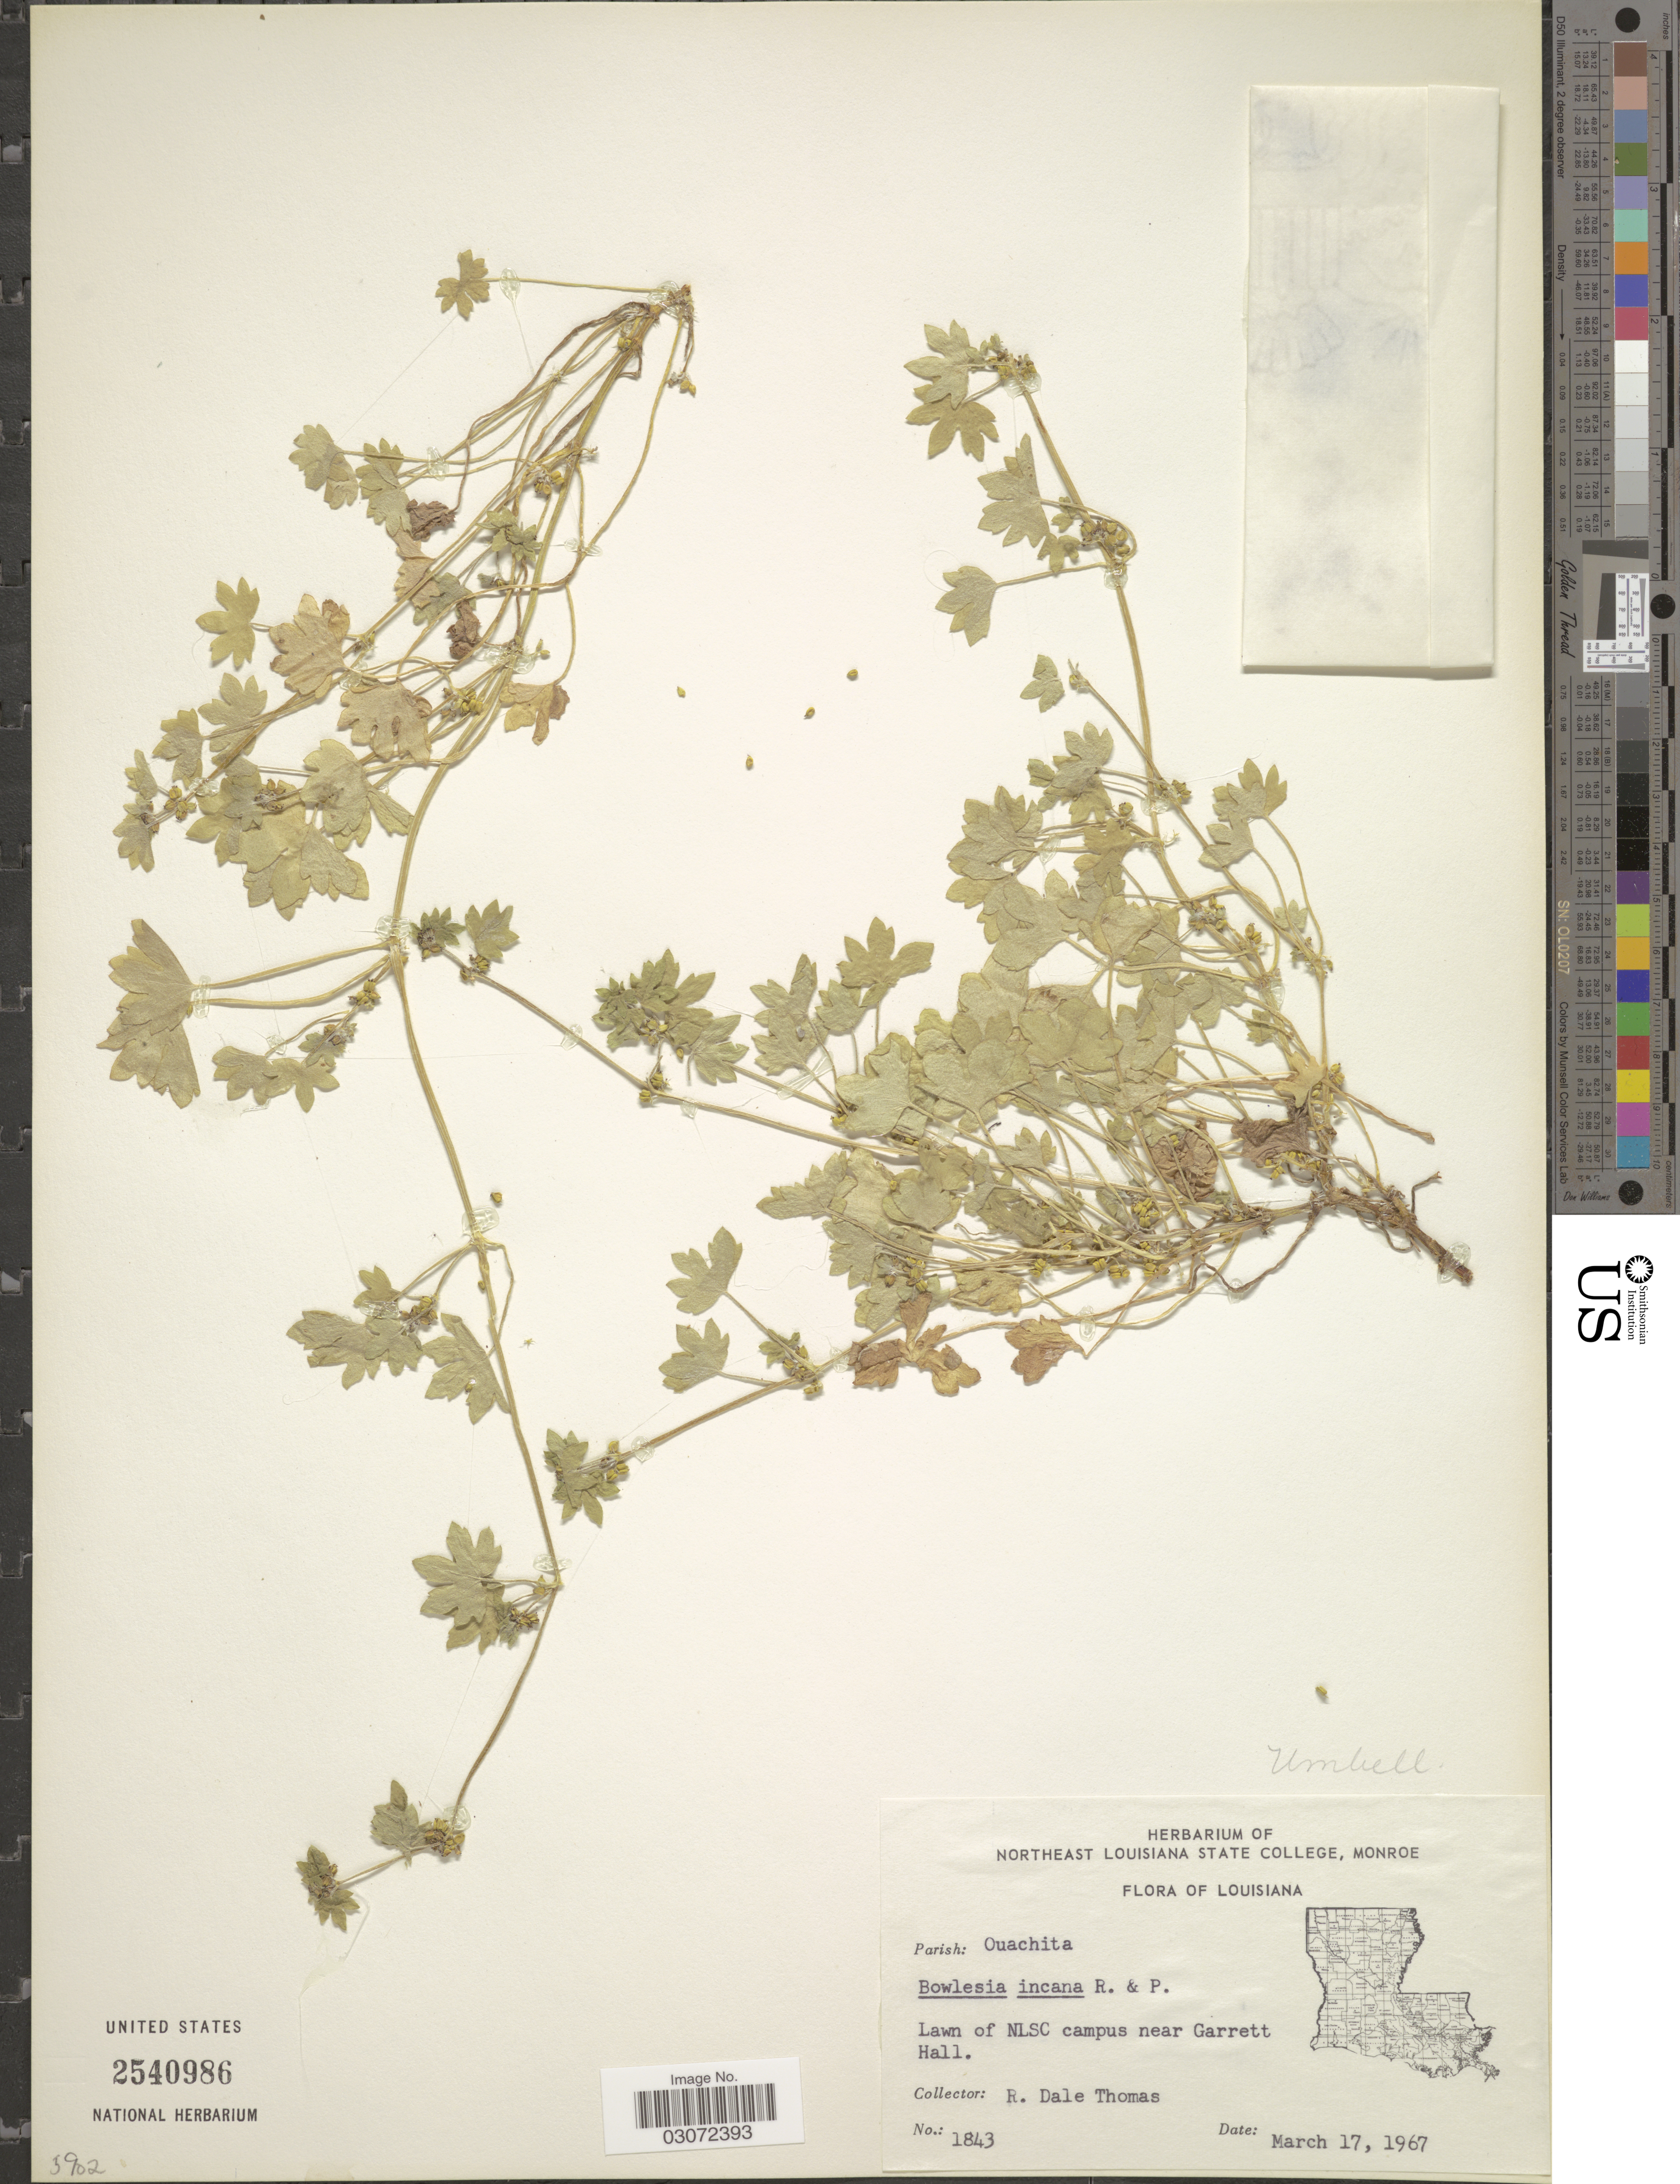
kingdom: Plantae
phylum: Tracheophyta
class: Magnoliopsida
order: Apiales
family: Apiaceae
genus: Bowlesia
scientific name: Bowlesia incana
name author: Ruiz & Pav.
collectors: R. Thomas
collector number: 1843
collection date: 1967-03-17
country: United States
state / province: Louisiana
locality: Lawn of NLSC campus near Garrett Hall.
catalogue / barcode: US 2540986